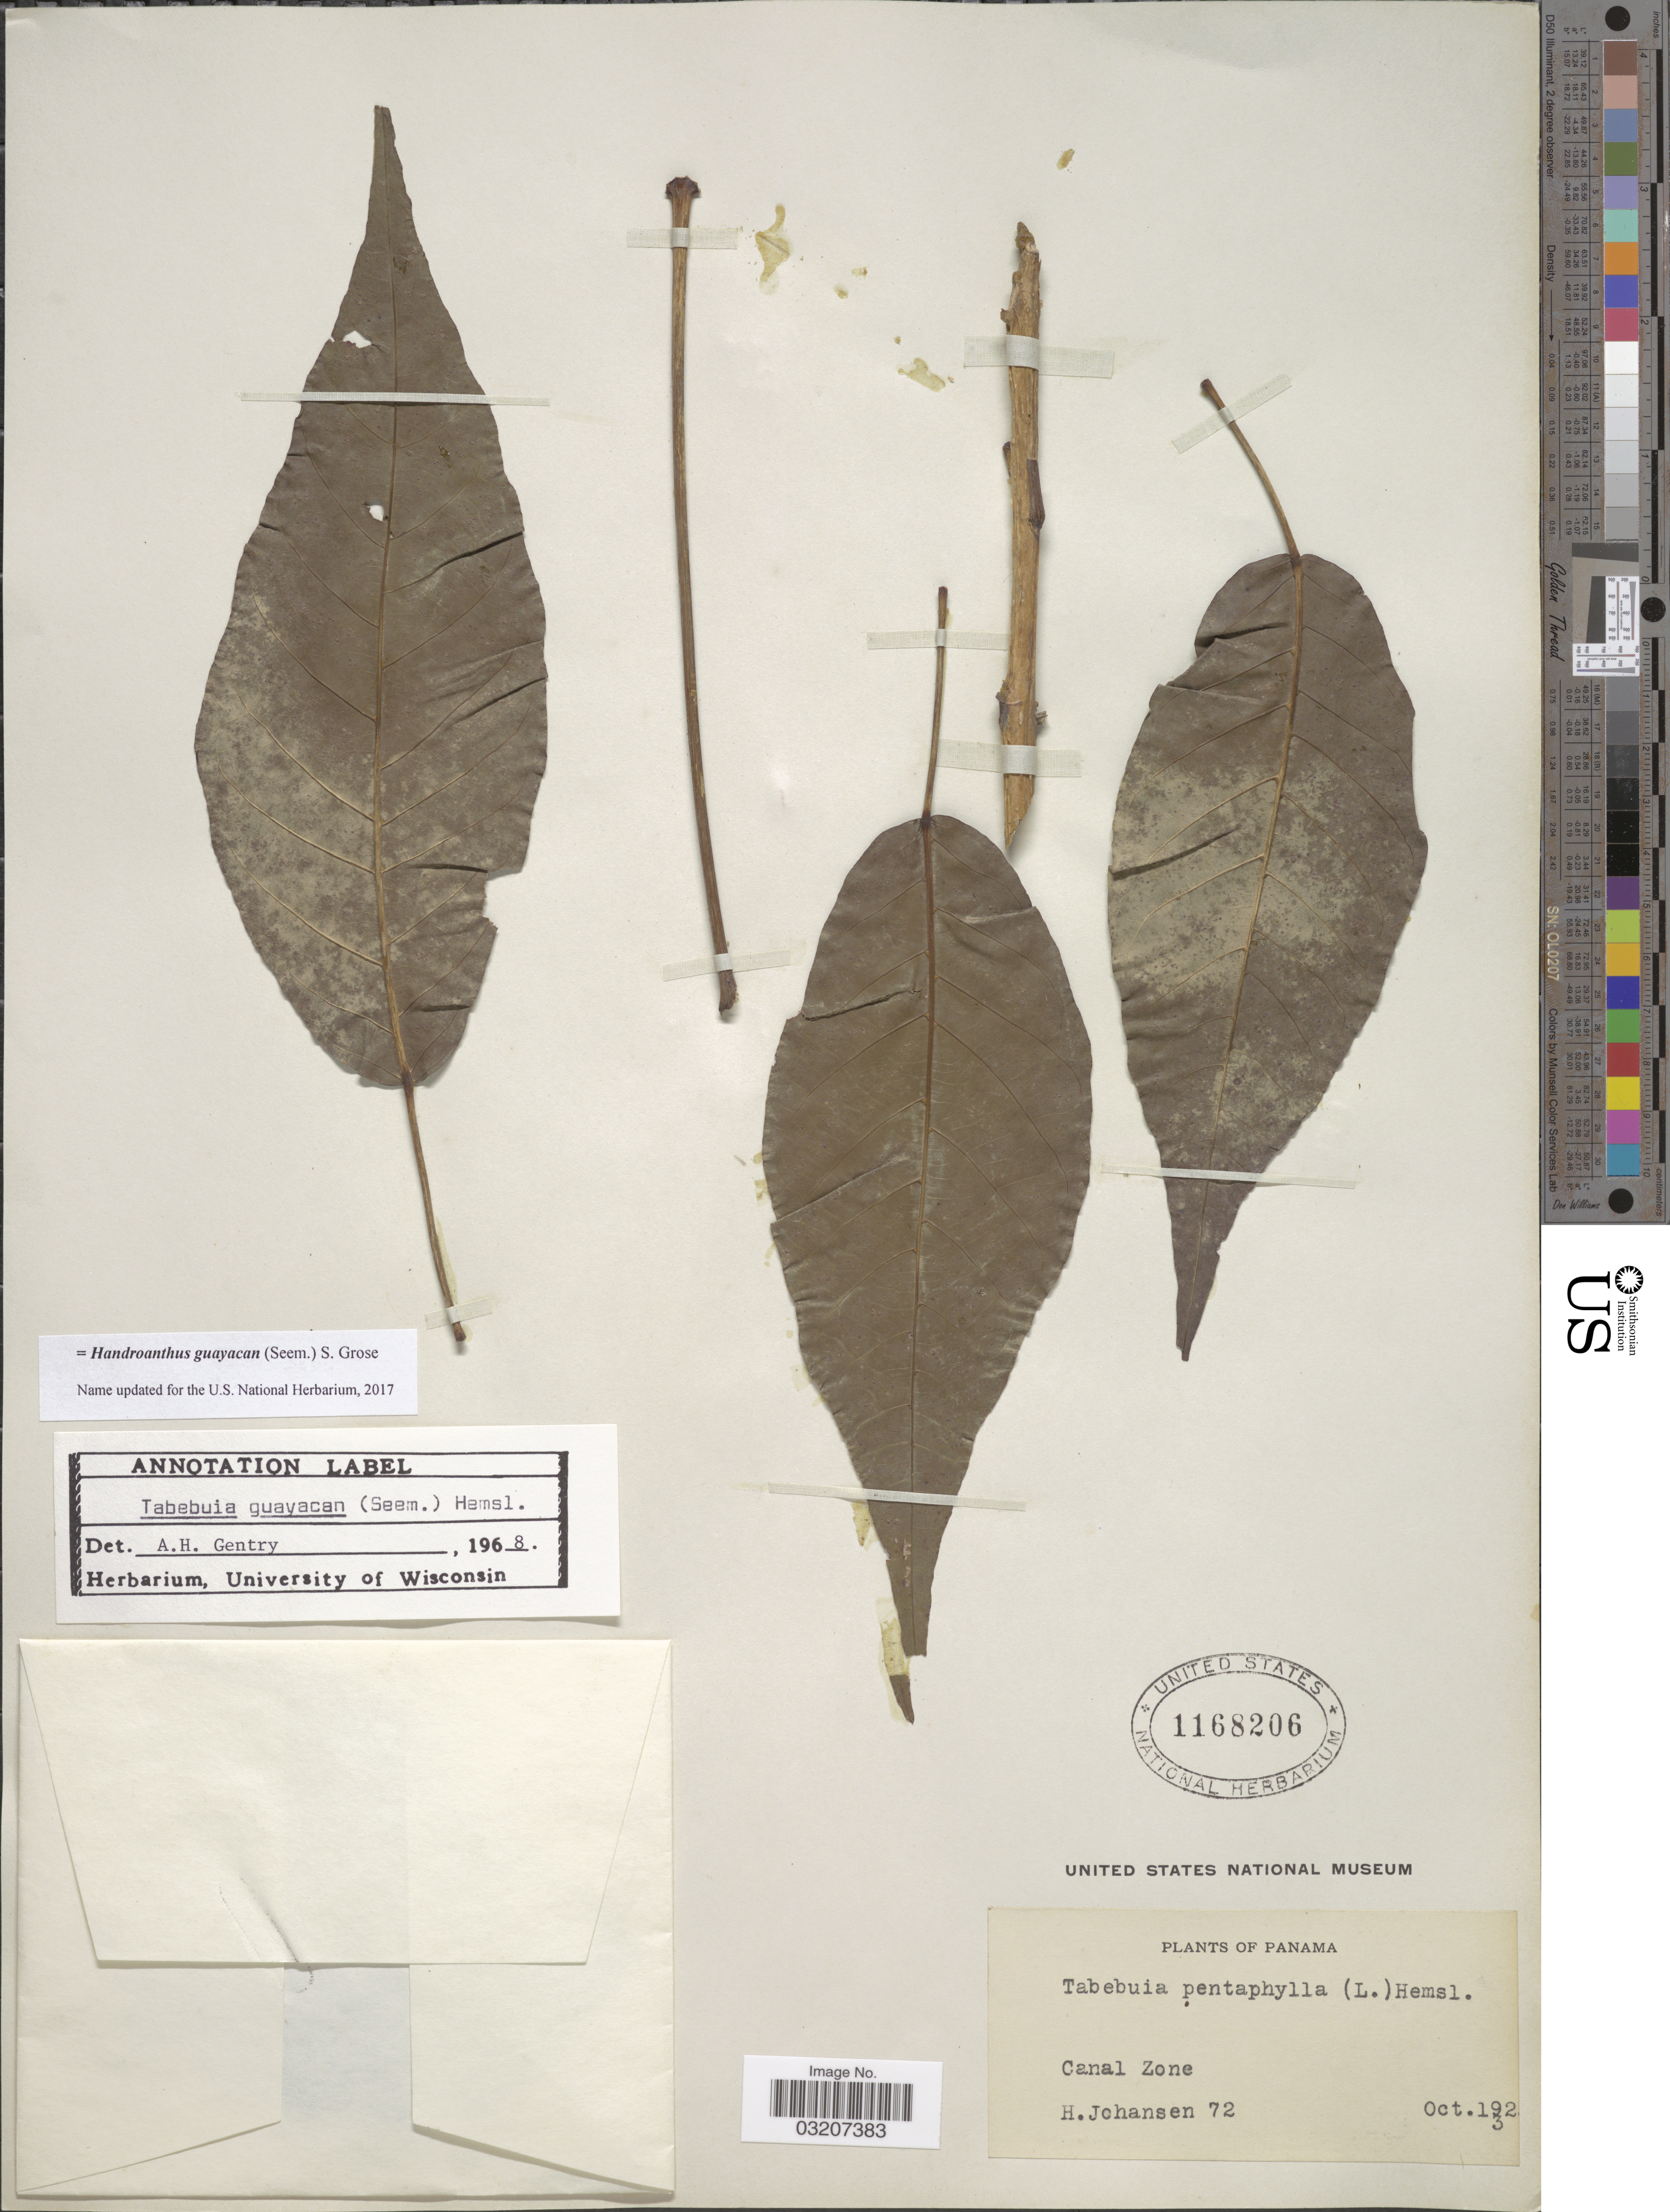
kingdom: Plantae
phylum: Tracheophyta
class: Magnoliopsida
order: Lamiales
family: Bignoniaceae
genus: Handroanthus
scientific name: Handroanthus guayacan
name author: (Seem.) S.O. Grose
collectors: H. Johansen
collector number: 72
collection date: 1932-10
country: Panama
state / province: Colón / Panamá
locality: Canal Zone.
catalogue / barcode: US 1168206